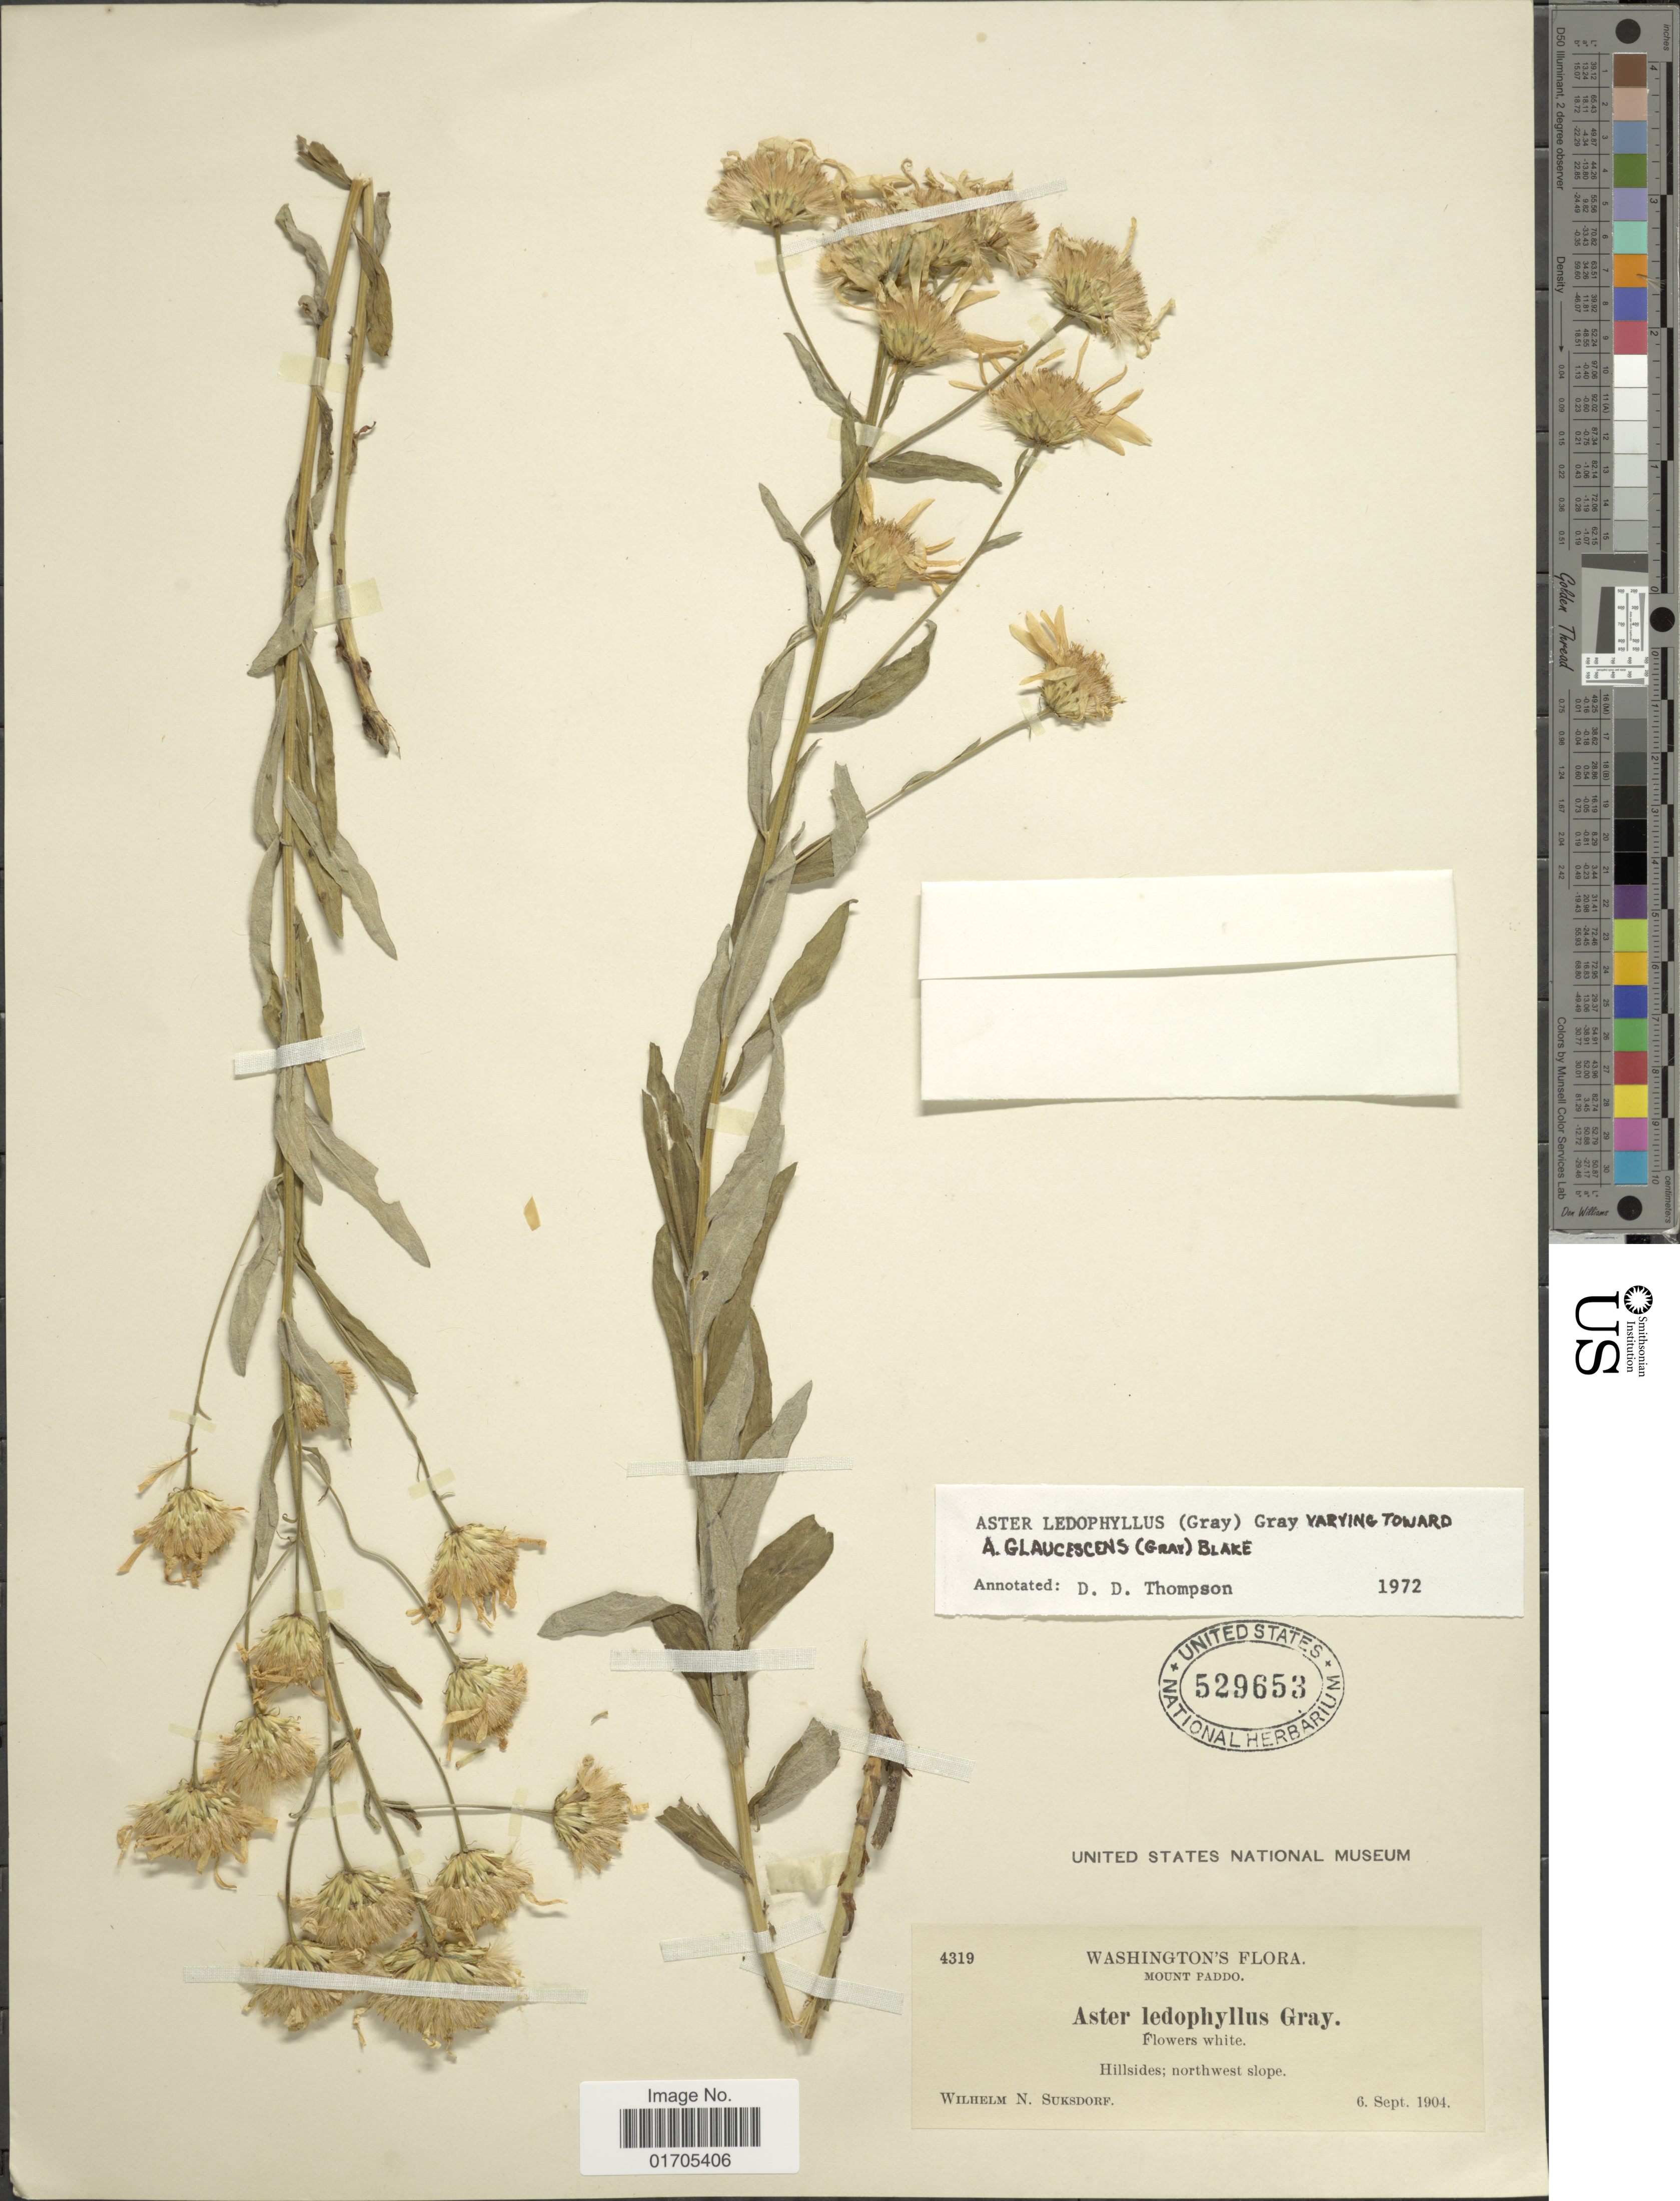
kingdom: Plantae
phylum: Tracheophyta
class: Magnoliopsida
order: Asterales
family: Asteraceae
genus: Eucephalus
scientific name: Eucephalus ledophyllus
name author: (A. Gray) Greene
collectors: W. N. Suksdorf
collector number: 4319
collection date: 1904-09-06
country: United States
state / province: Washington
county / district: Skamania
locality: Washington. Mount Paddo. Hillsides; northwest slope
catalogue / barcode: US 529653